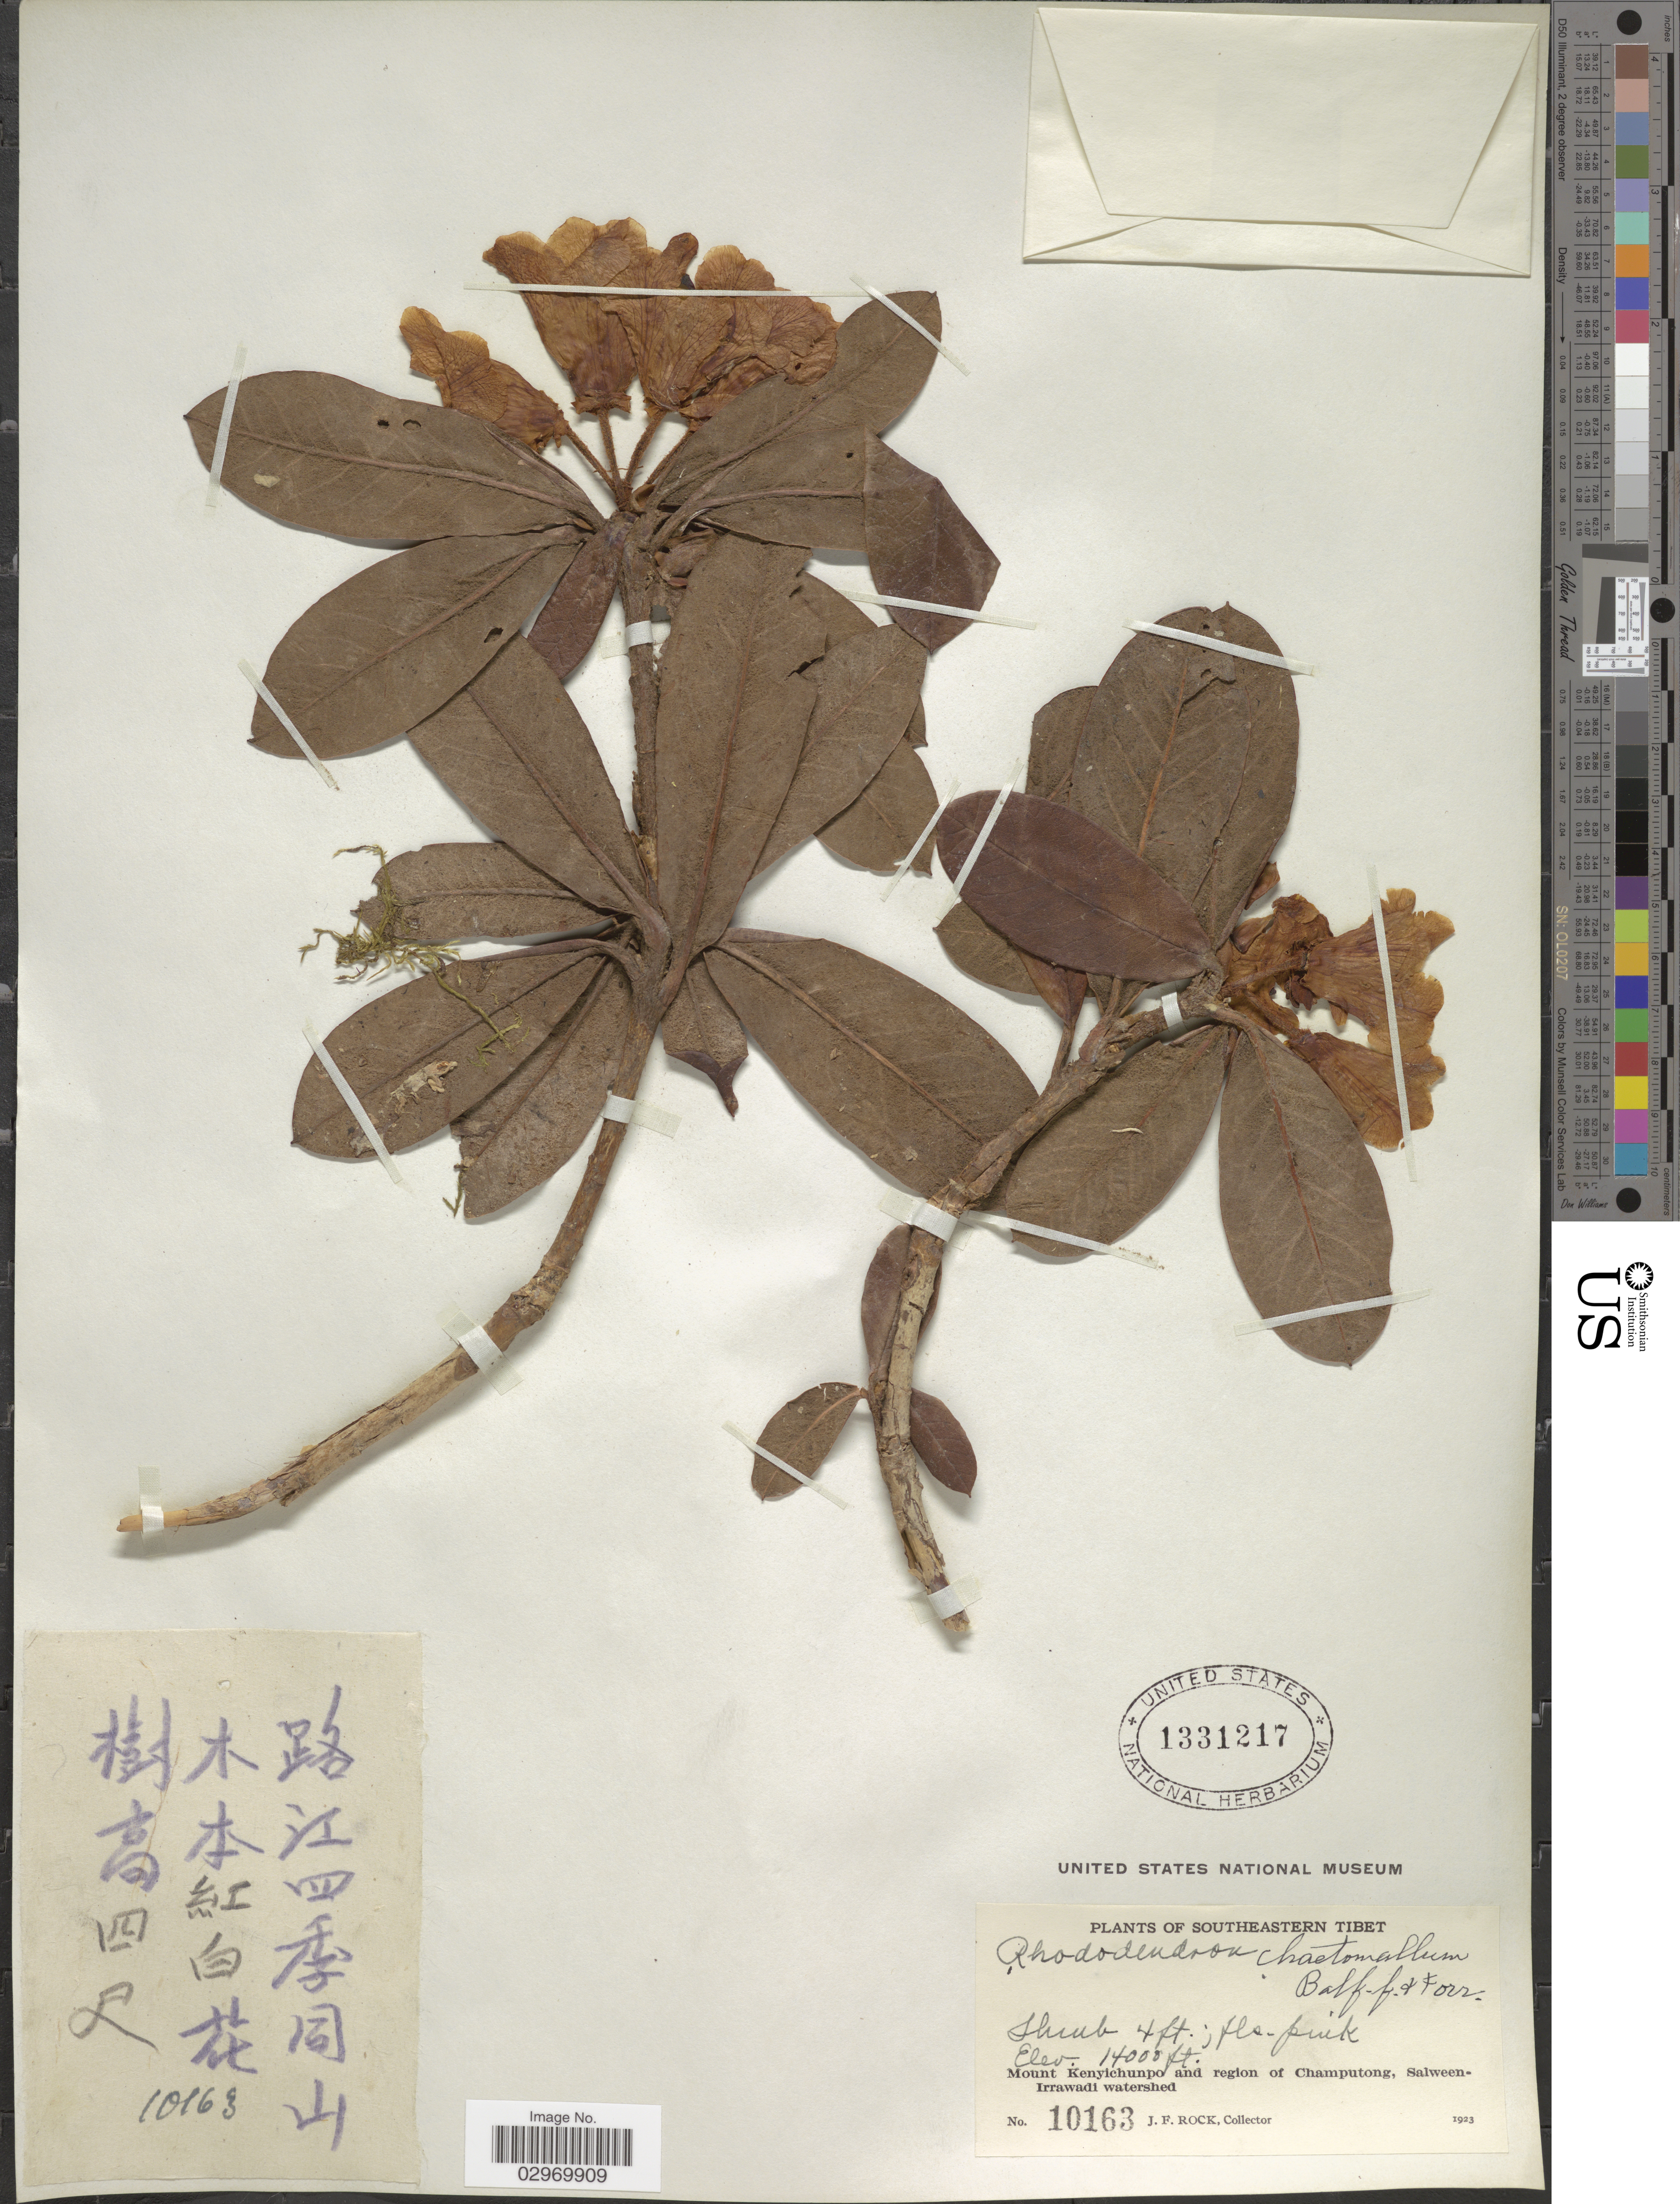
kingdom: Plantae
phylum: Tracheophyta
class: Magnoliopsida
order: Ericales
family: Ericaceae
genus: Rhododendron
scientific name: Rhododendron chaetomallum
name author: Balf. f. & Forrest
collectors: J. Rock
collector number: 10163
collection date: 1923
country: China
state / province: Xizang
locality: Southeastern Tibet, Mount Kenyichunpo and region of Champutong, Salween-Irrawadi watershed.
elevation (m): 4267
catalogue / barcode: US 1331217